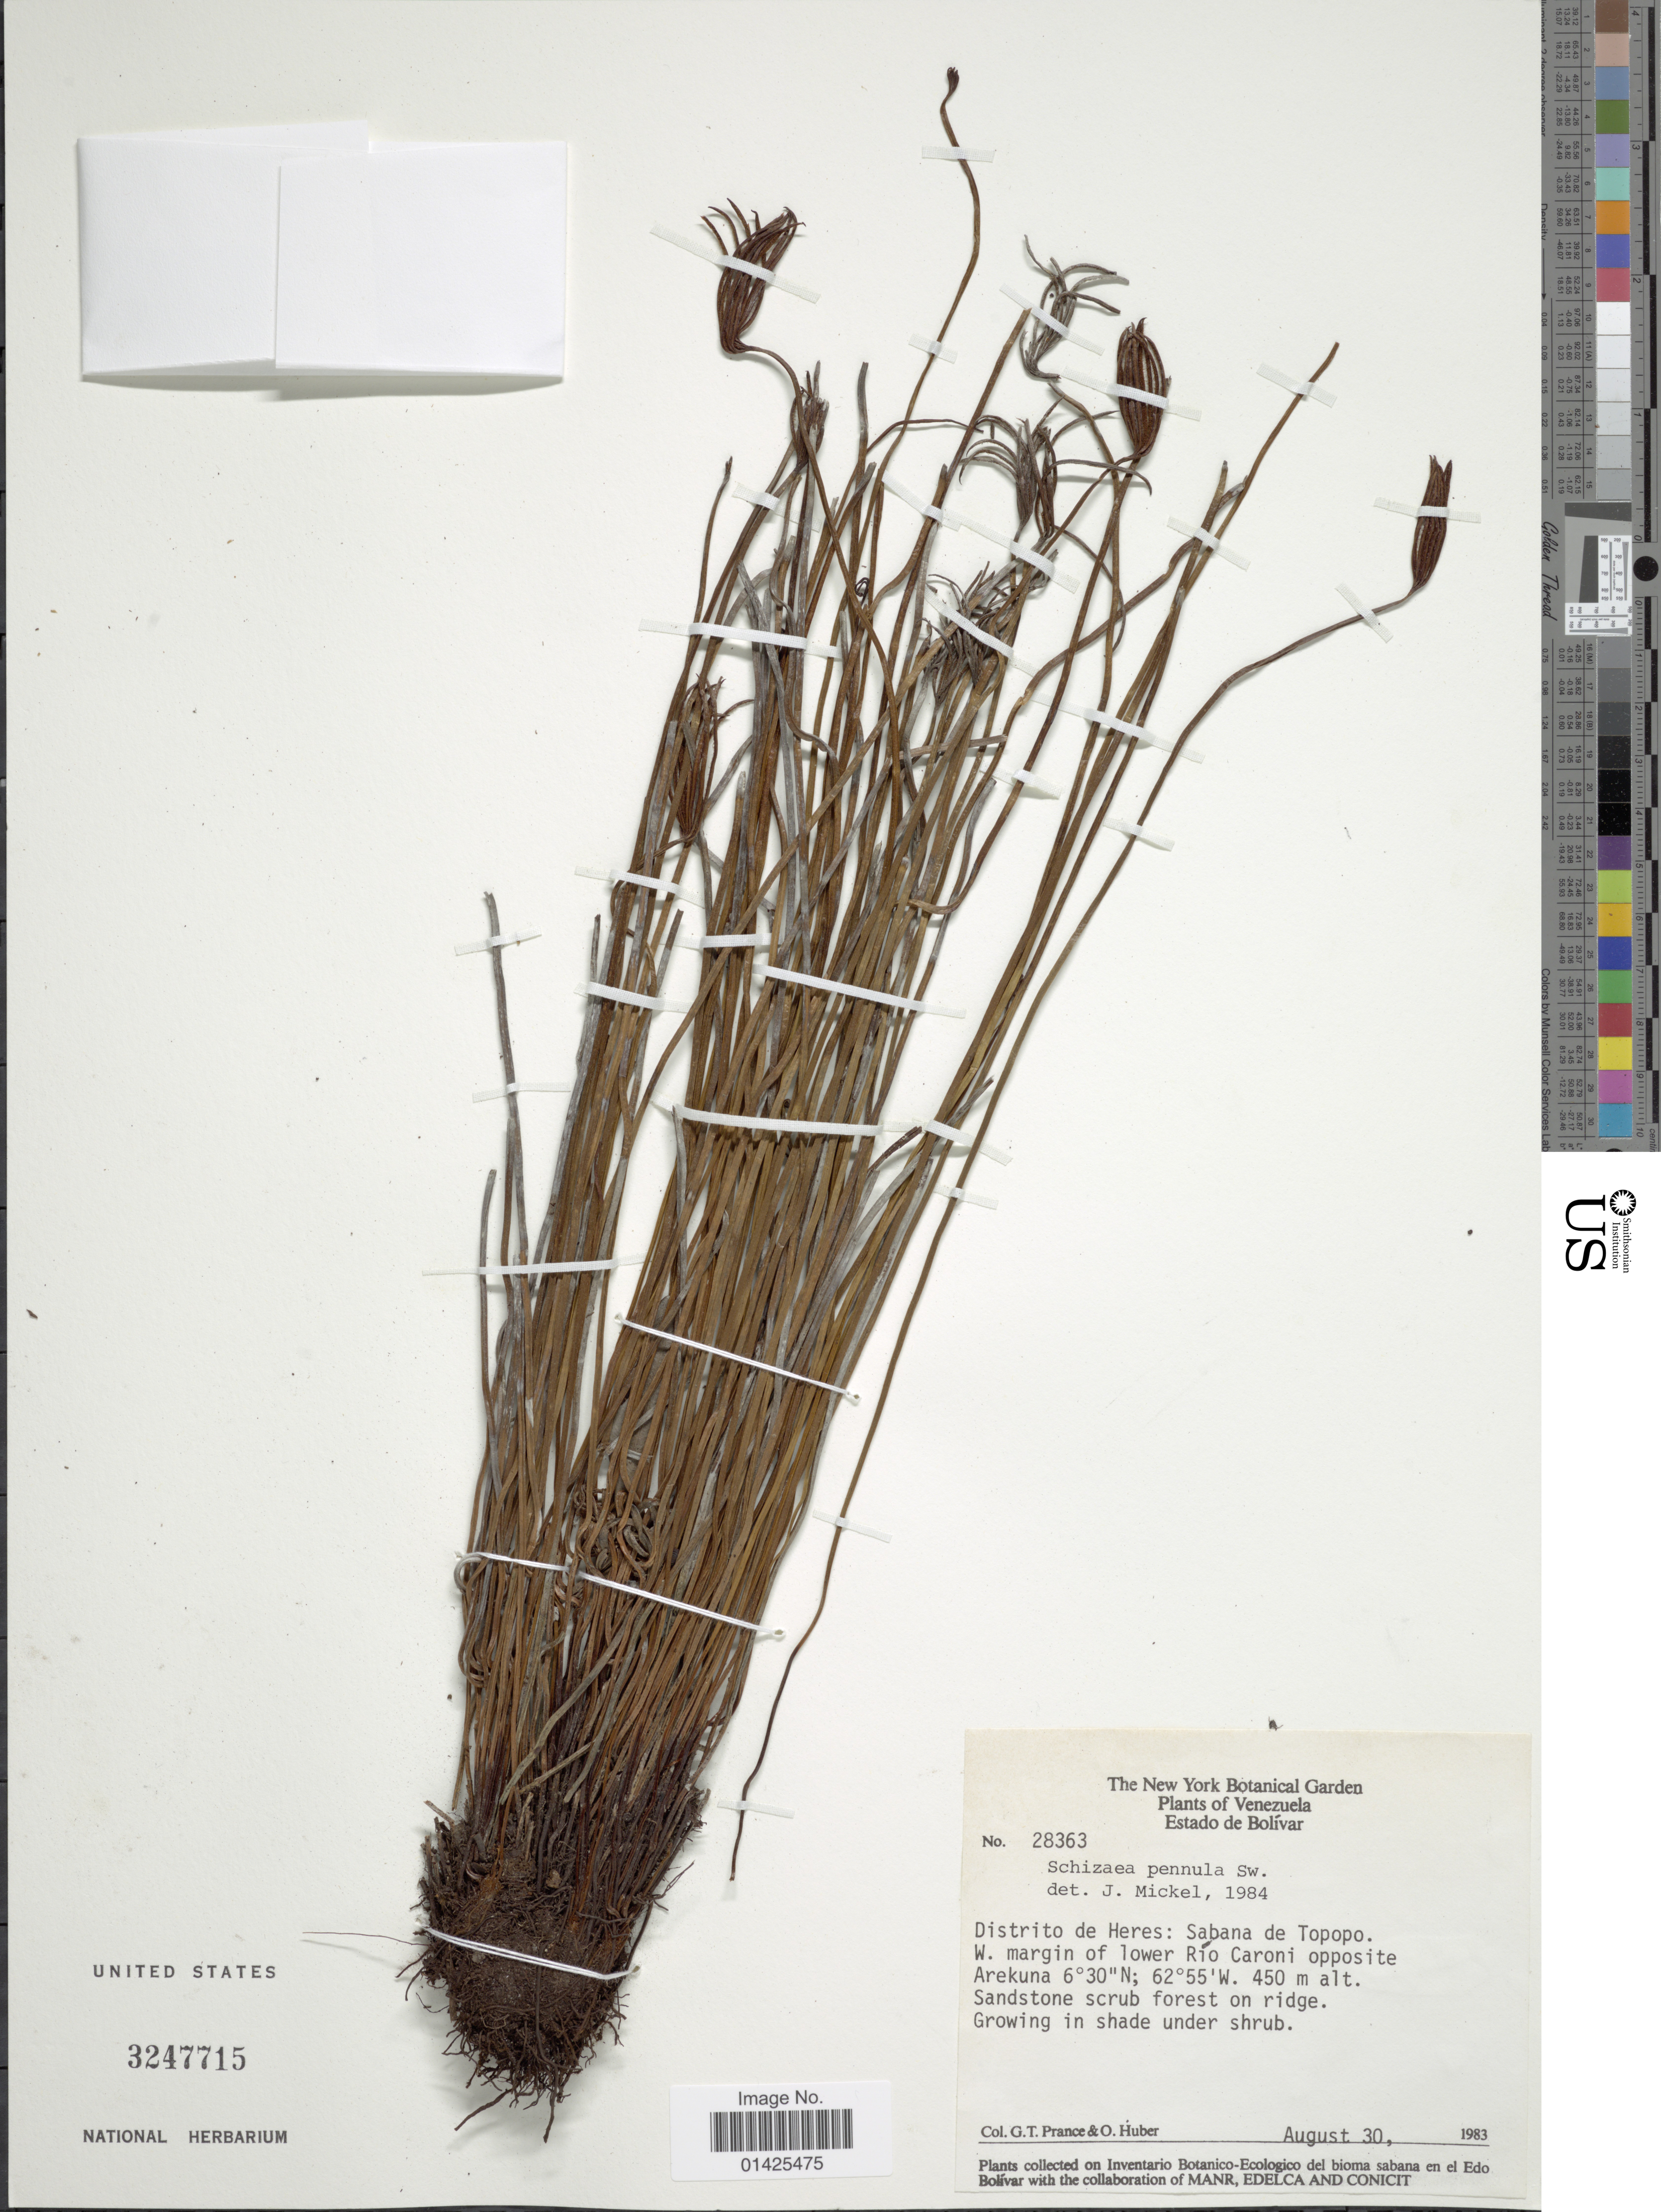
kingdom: Plantae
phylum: Tracheophyta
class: Polypodiopsida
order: Schizaeales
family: Schizaeaceae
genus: Actinostachys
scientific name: Actinostachys pennula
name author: (Sw.) Hook.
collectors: G. T. Prance & O. Huber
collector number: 28363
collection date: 1983-08-30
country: Venezuela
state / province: Bolivar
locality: Distrito de Heres: Sabana de Topopo. W. margin of lower Rio Caroni oppiste Arenkuna.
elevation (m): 450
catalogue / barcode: US 3247715